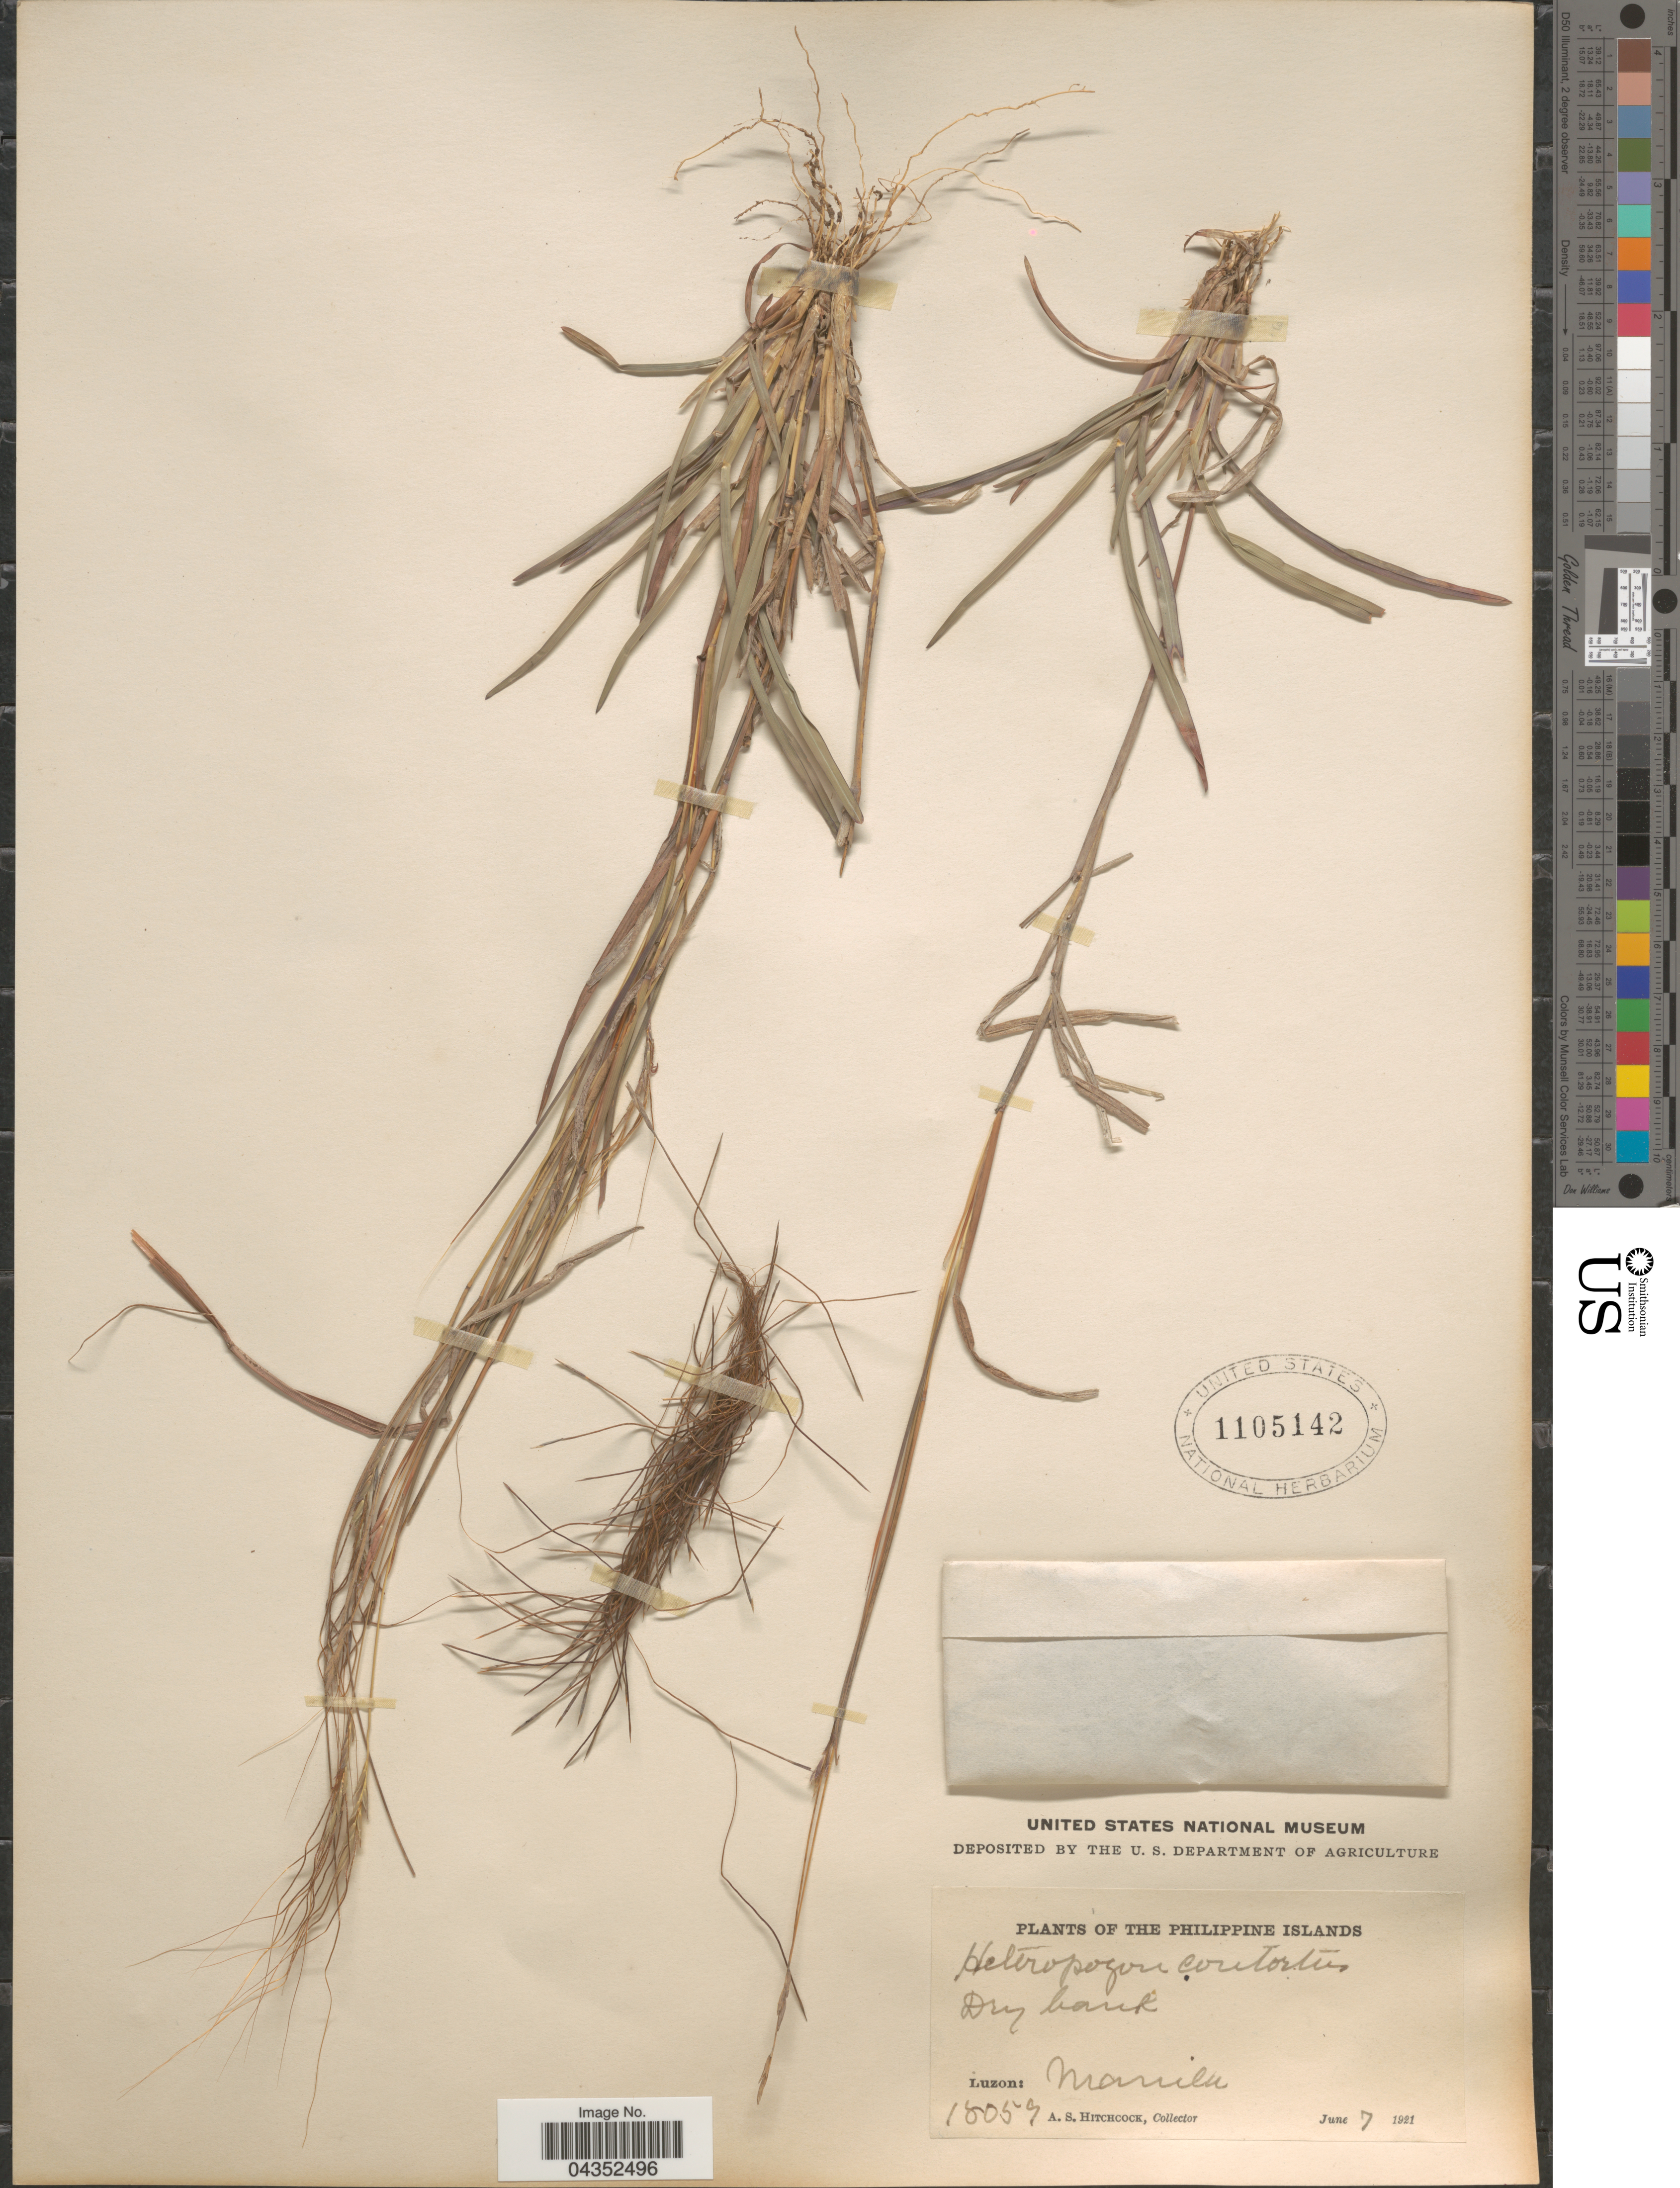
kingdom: Plantae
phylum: Tracheophyta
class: Liliopsida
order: Poales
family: Poaceae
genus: Heteropogon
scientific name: Heteropogon contortus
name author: (L.) P. Beauv. ex Roem. & Schult.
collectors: A. S. Hitchcock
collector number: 18059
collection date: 1921-06-07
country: Philippines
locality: The Philippine Islands. Dry bank. Luzon: Manila.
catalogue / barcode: US 1105142